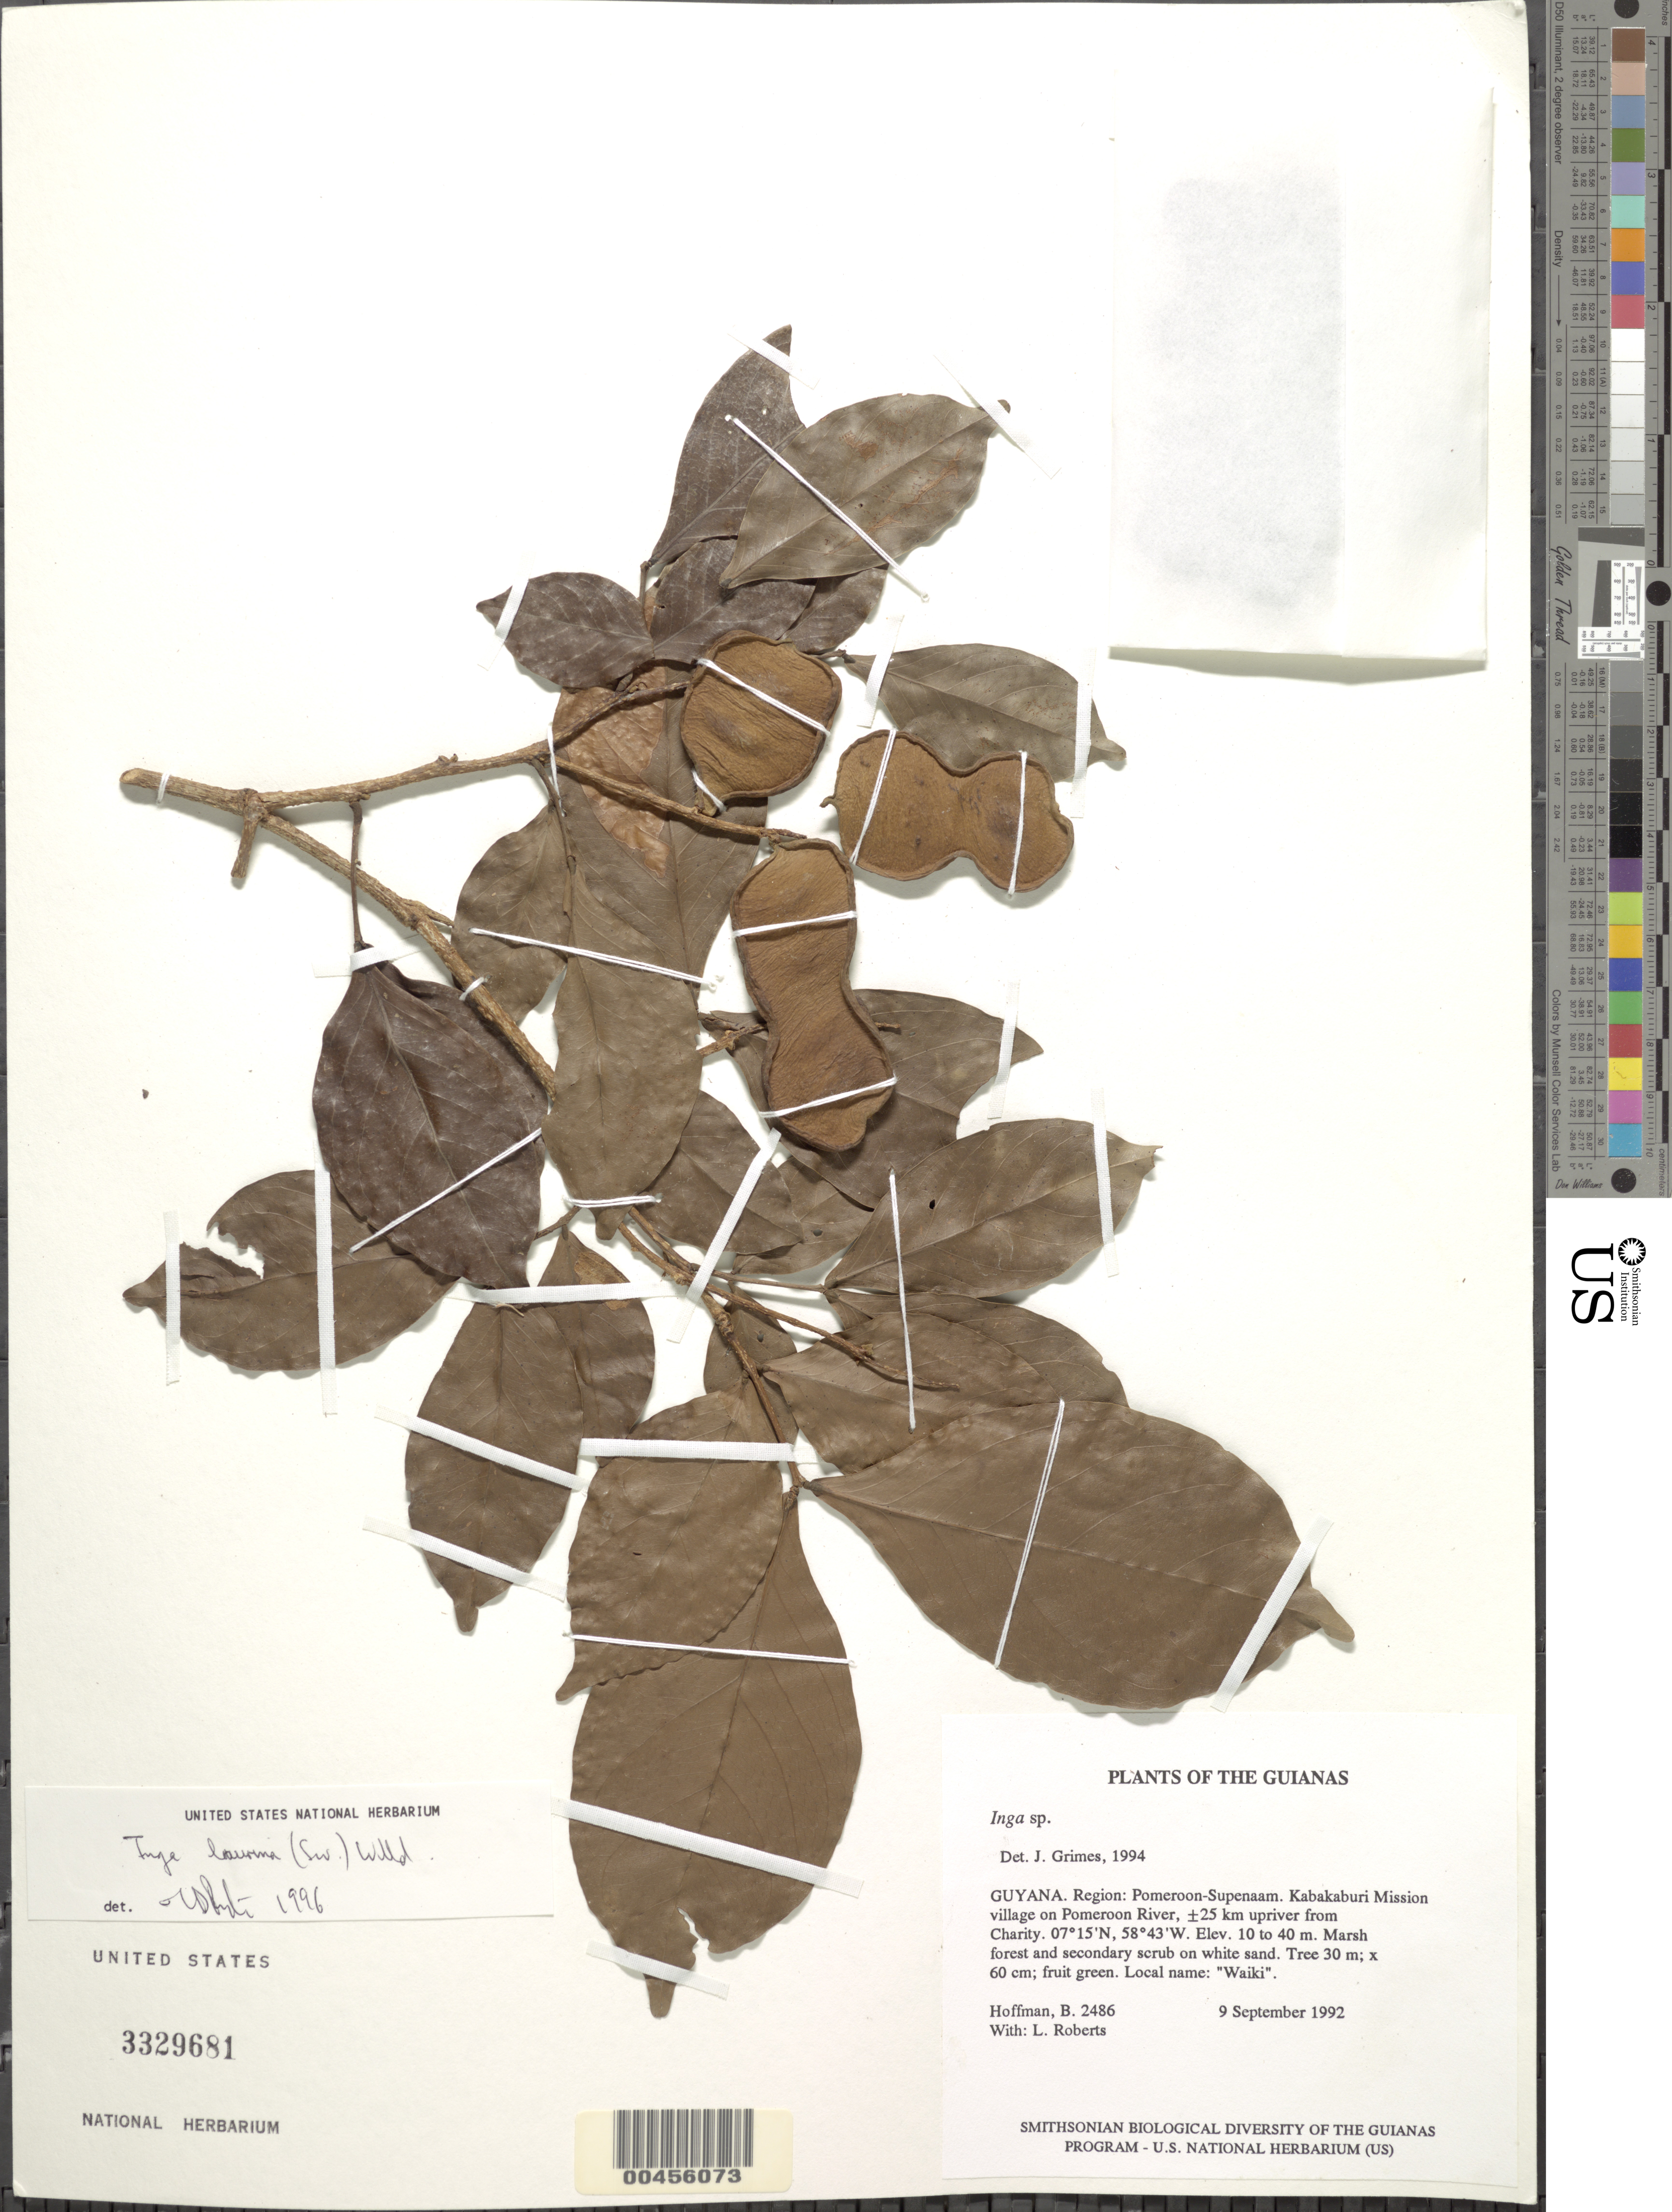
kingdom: Plantae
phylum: Tracheophyta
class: Magnoliopsida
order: Fabales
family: Fabaceae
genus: Inga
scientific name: Inga laurina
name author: (Sw.) Willd.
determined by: Pennington, T. D., (K)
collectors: B. Hoffman & L. Roberts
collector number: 2486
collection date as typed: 9 September 1992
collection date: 1992-09-09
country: Guyana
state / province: Pomeroon-Supenaam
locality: Kabakaburi Mission village, on Pomeroon River, ±25 km upriver from Charity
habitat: Marsh forest and secondary scrub on white sand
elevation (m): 10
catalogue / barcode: US 3329681